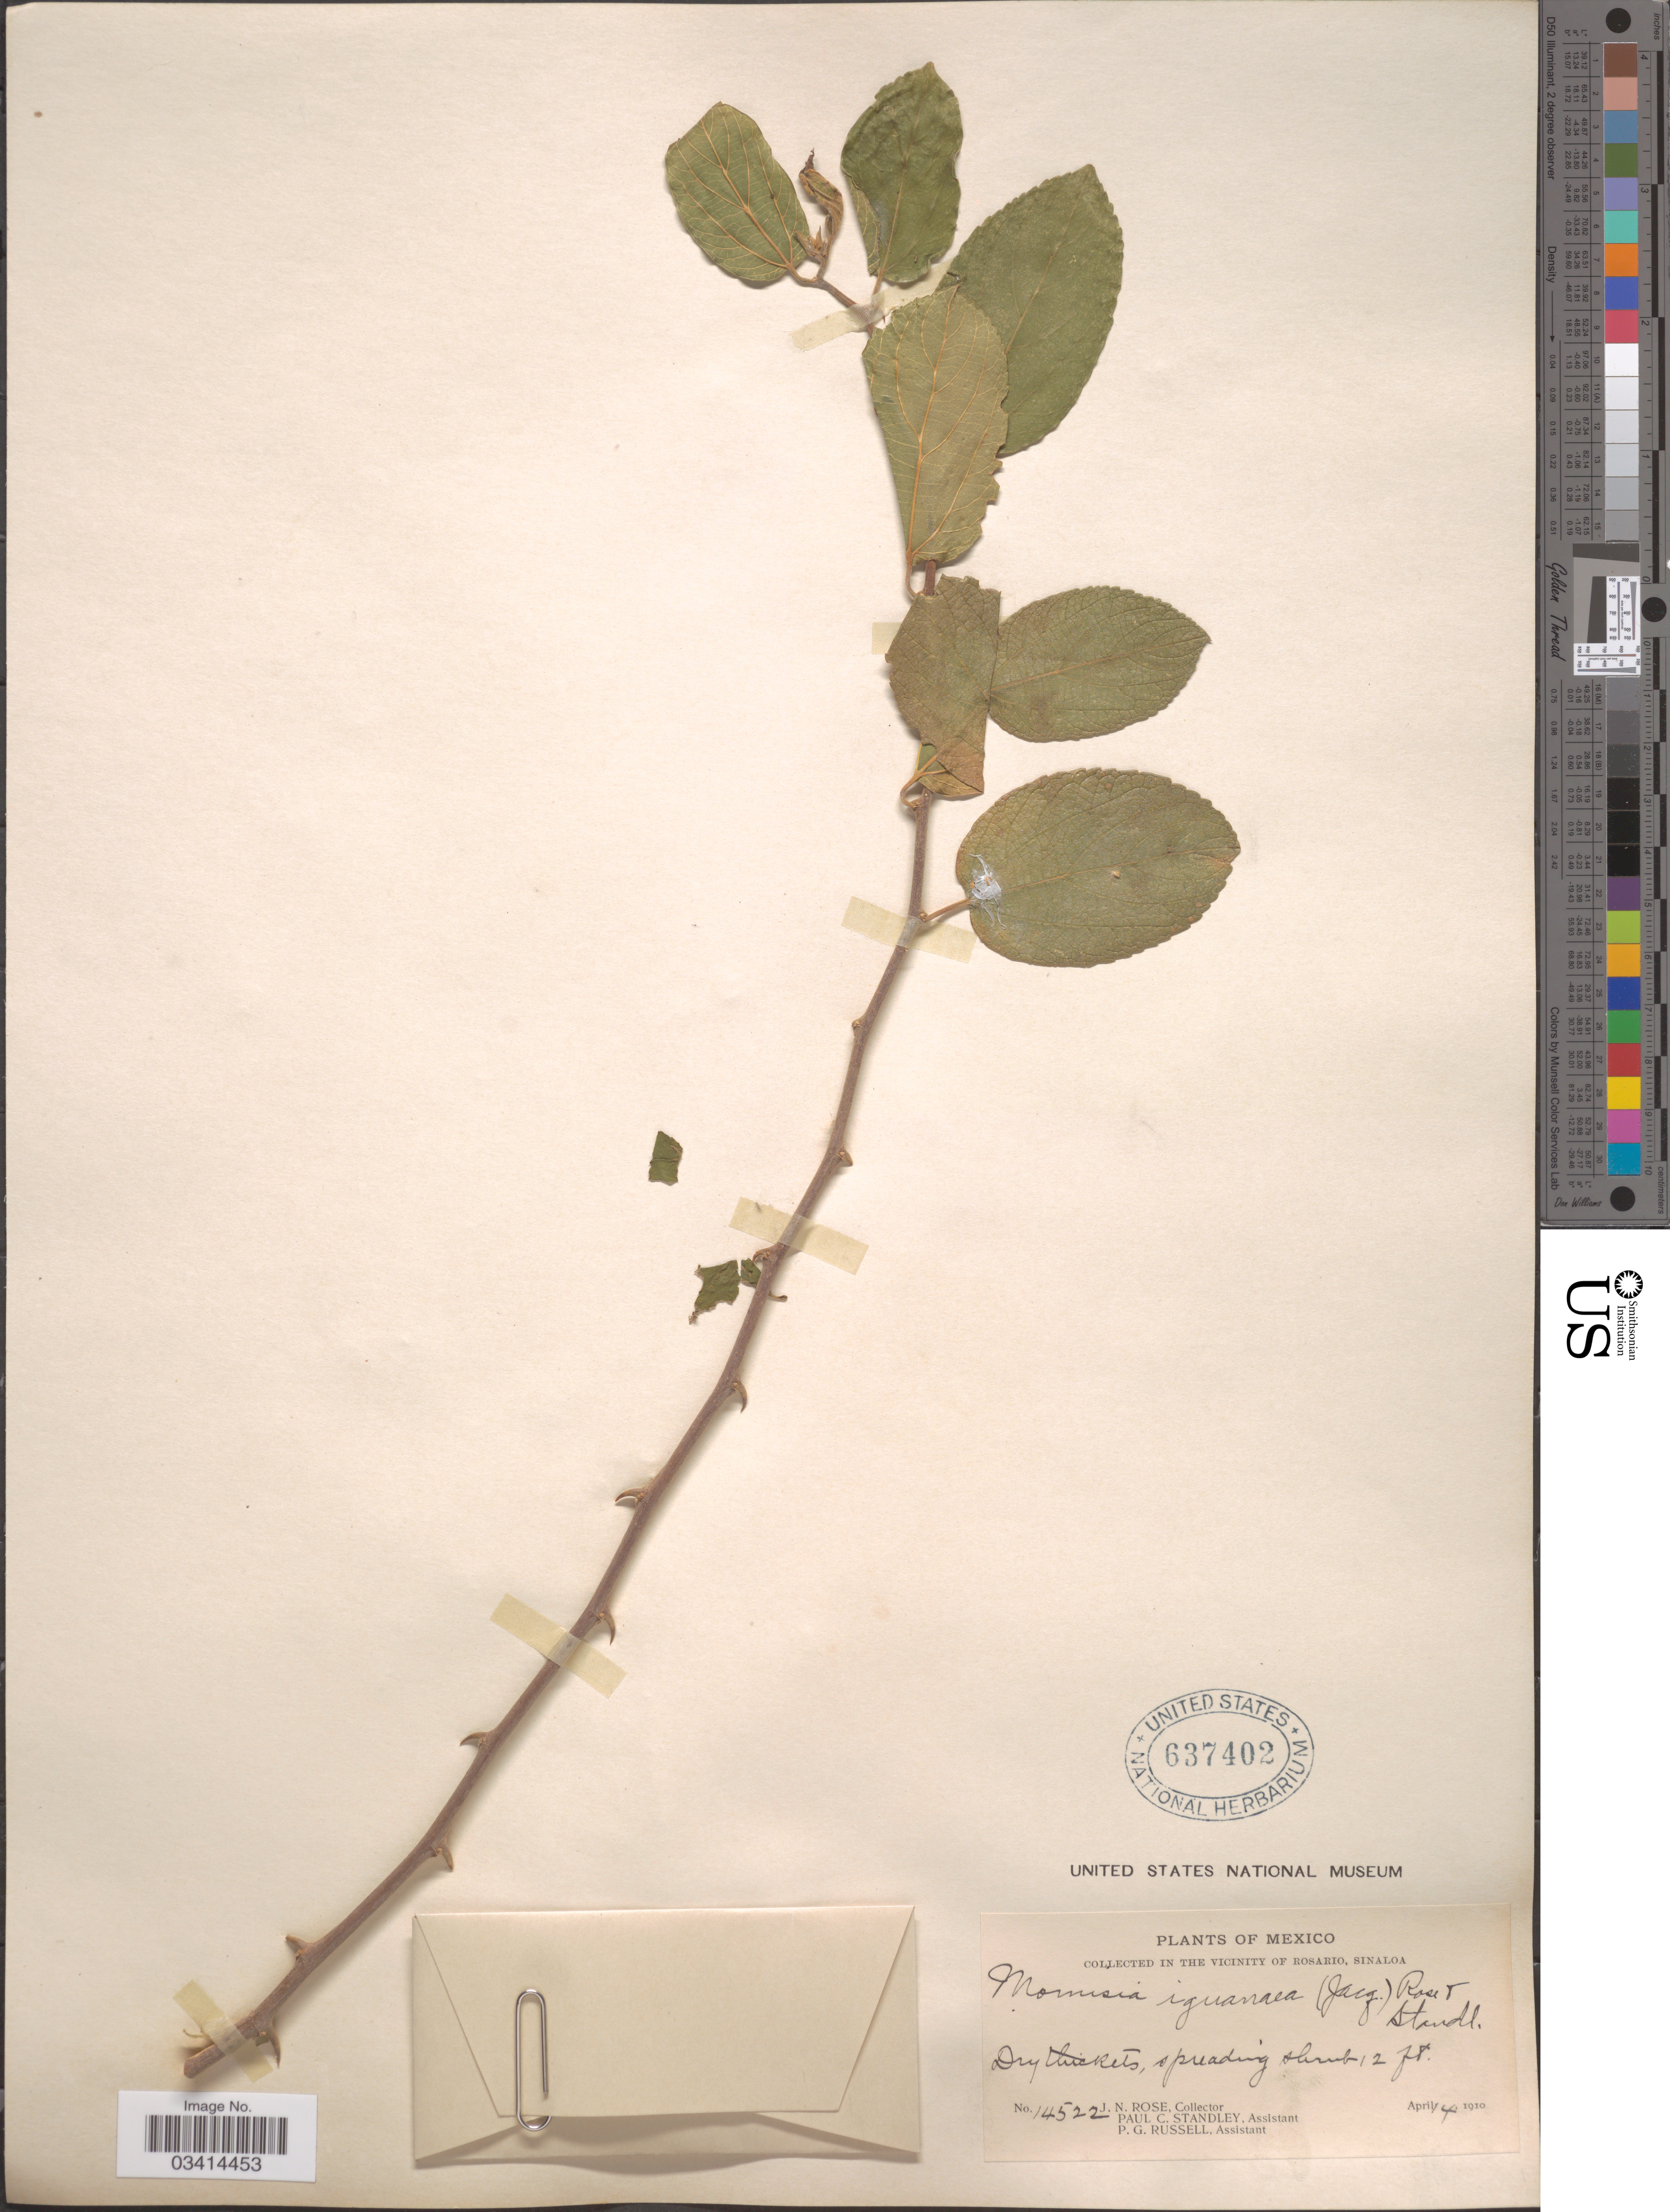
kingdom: Plantae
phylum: Tracheophyta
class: Magnoliopsida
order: Rosales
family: Cannabaceae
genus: Celtis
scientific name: Celtis iguanaea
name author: (Jacq.) Sarg.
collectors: J. N. Rose, P. C. Standley & P. G. Russell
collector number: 14522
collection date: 1910-04-14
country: Mexico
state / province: Sinaloa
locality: In the vicinity of Rosario.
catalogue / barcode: US 637402